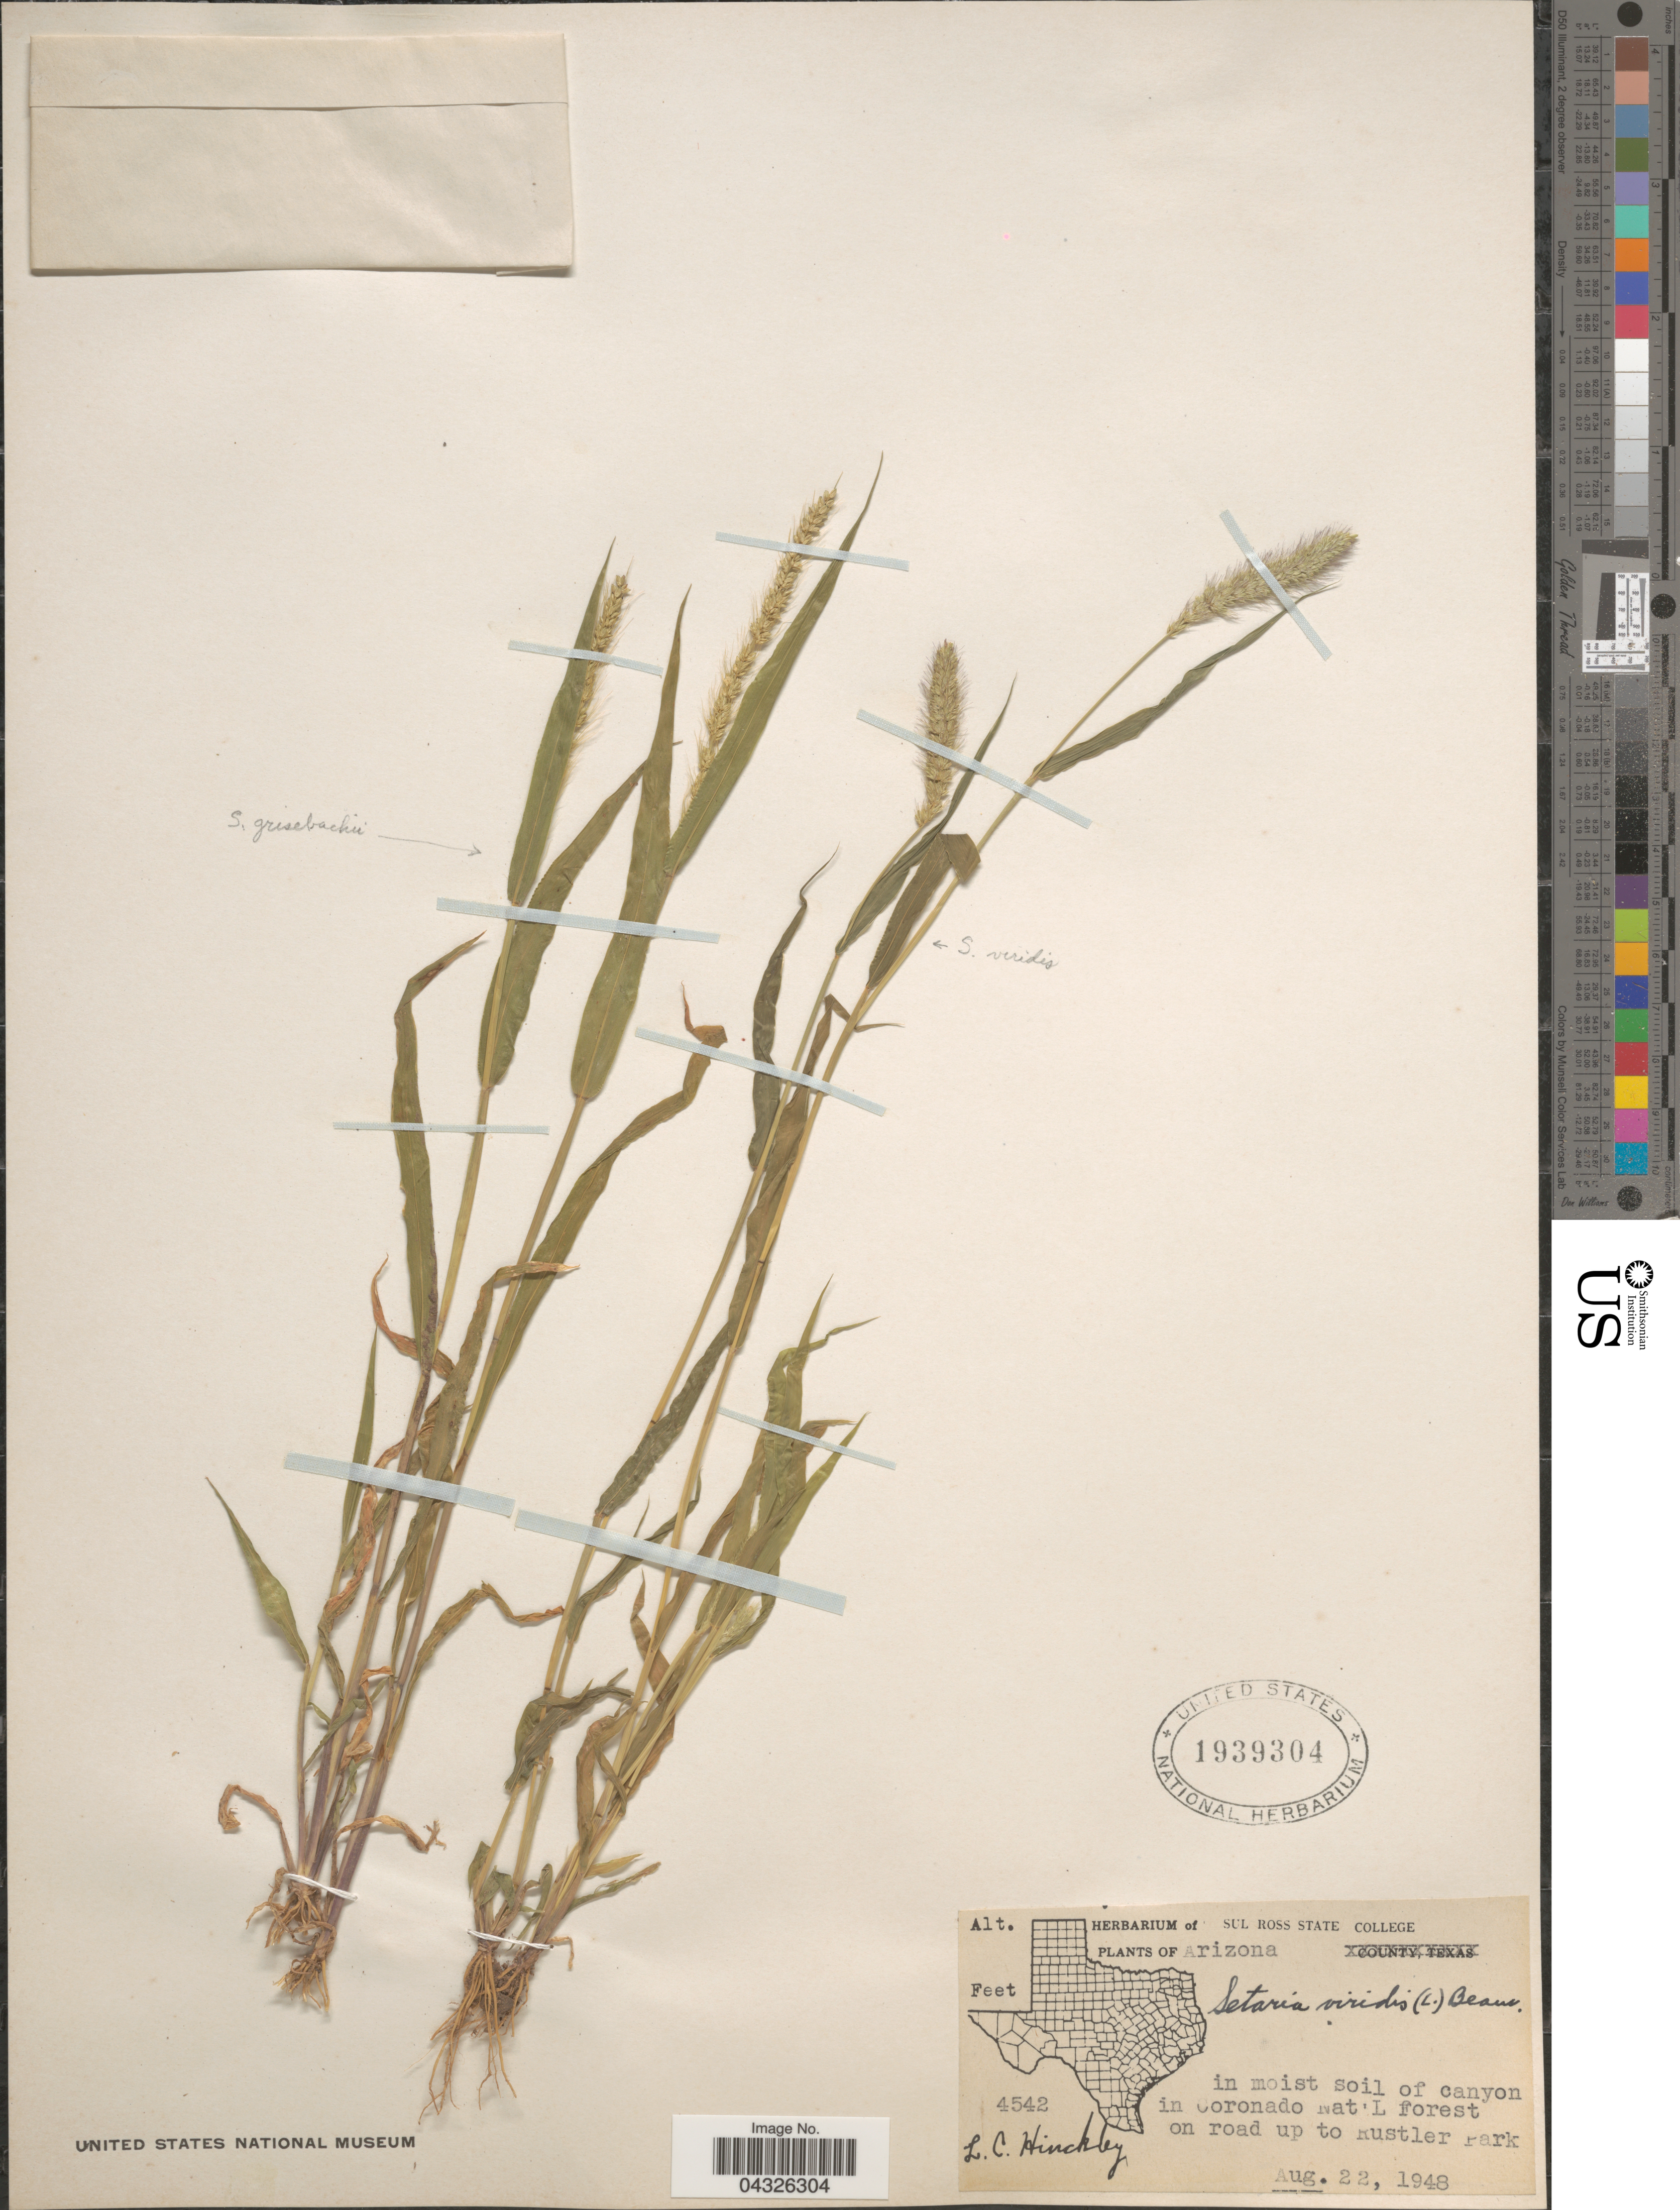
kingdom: Plantae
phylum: Tracheophyta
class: Liliopsida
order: Poales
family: Poaceae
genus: Setaria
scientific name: Setaria viridis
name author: (L.) P. Beauv.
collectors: L. Hinckley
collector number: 4542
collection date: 1948-08-22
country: United States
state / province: Arizona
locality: In moist soil of canyon in Coronado Nat'L forest on road up to Rustler Park.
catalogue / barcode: US 1939304